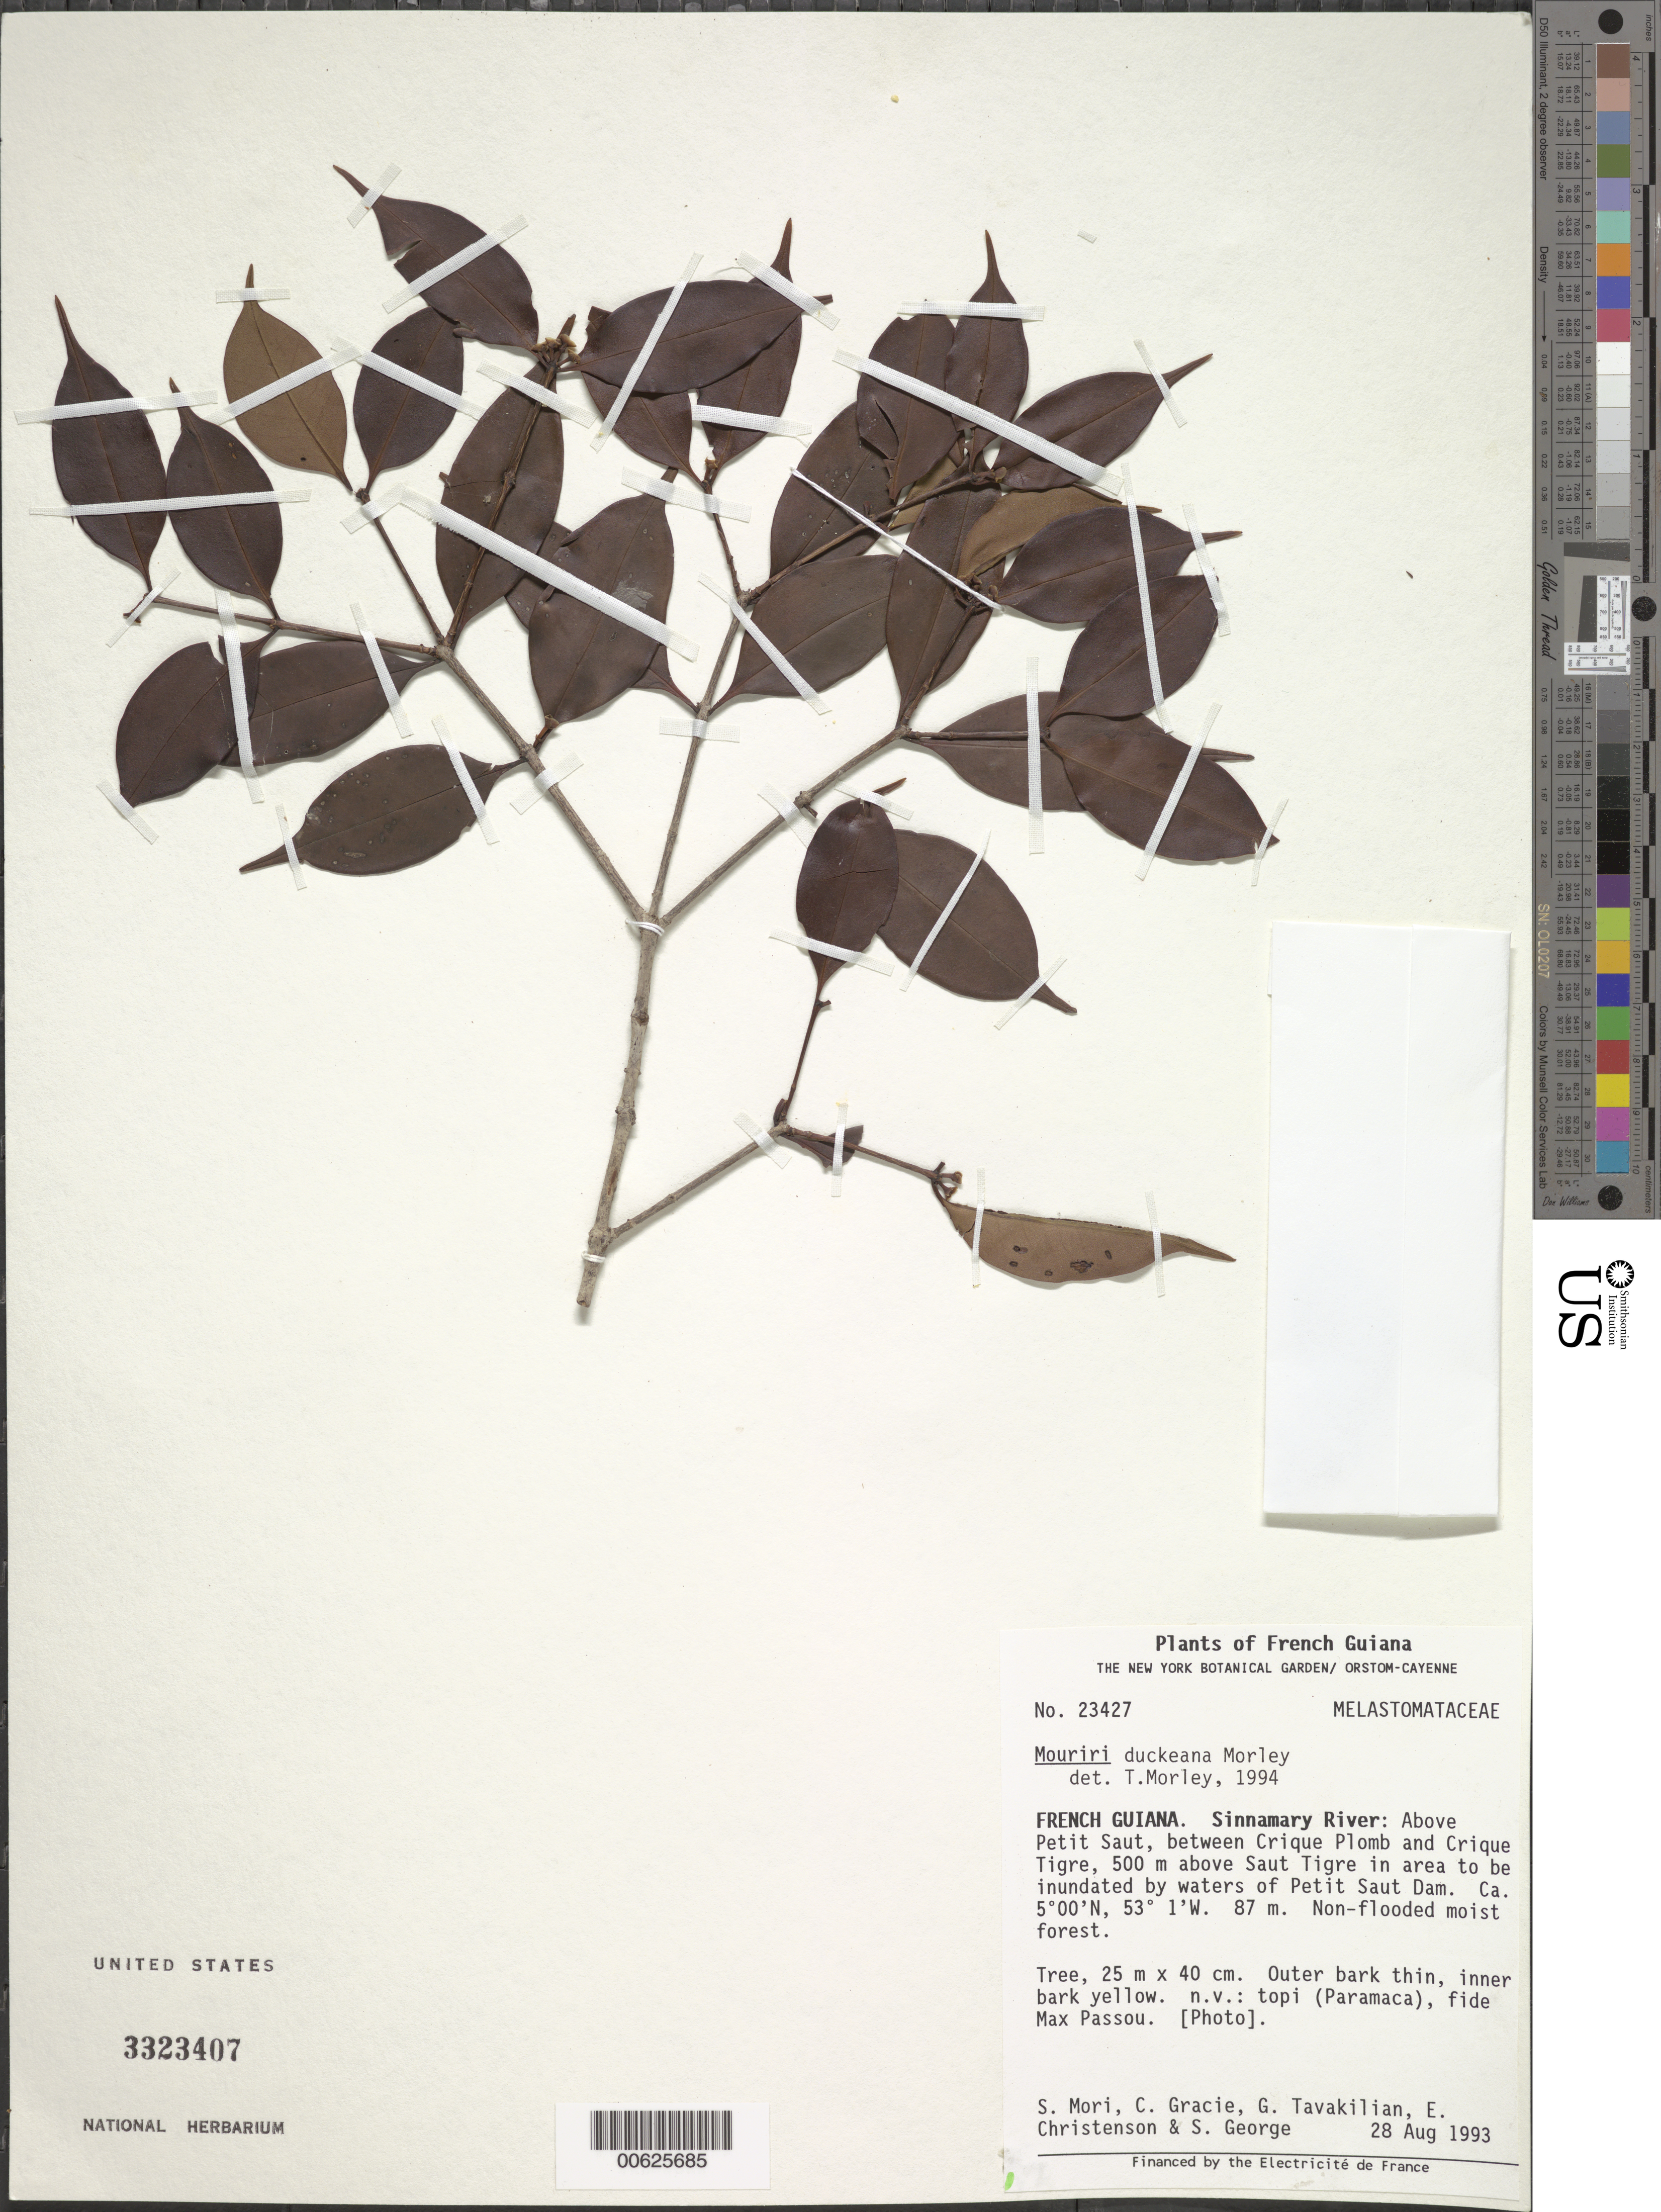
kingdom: Plantae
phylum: Tracheophyta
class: Magnoliopsida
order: Myrtales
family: Melastomataceae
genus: Mouriri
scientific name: Mouriri duckeana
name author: Morley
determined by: Morley, T.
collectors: S. Mori, C. A. Gracie, G. Tavakilian, E. Christenson & S. George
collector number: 23427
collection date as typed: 28-Aug-93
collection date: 1993-08-28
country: French Guiana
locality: Sinnamary River, above Petit Saut, between Crique Plomb and Crique Tigre, 500m above Saut Tire in area to be inundate dby waters of Petit Saut Dam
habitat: Non-flooded moist forest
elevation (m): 87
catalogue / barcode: US 3323407